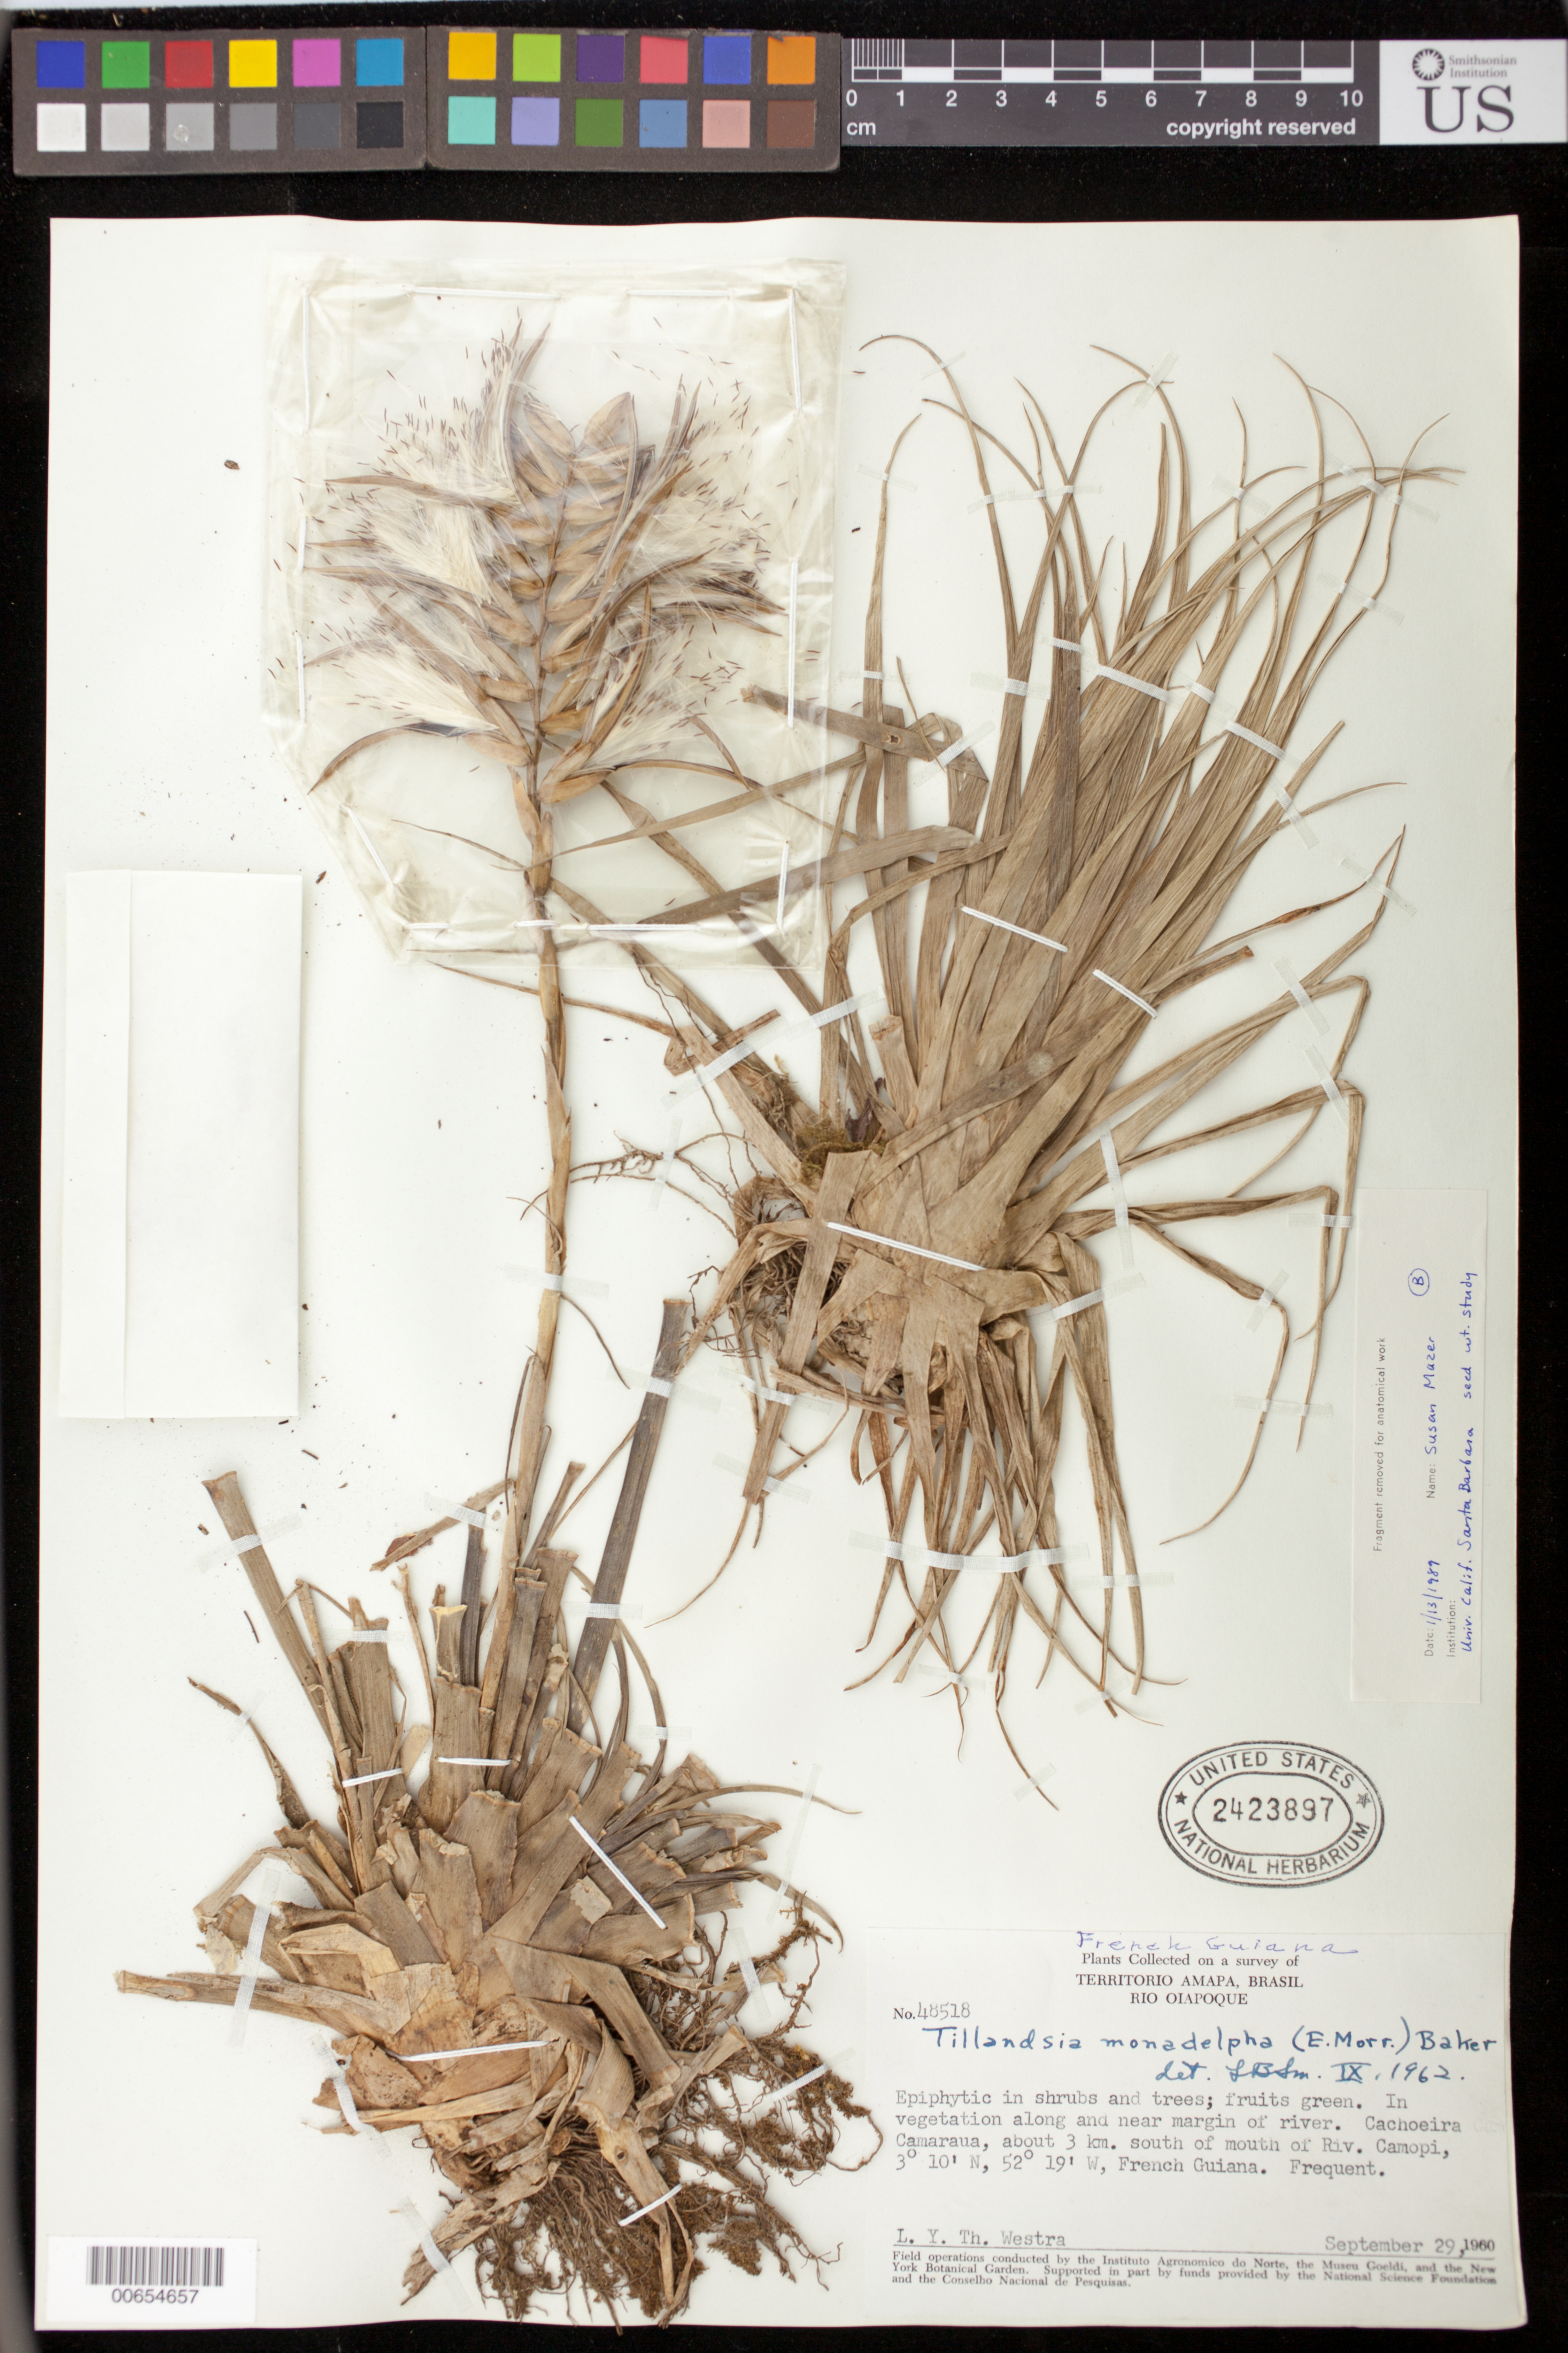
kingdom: Plantae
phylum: Tracheophyta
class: Liliopsida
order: Poales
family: Bromeliaceae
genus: Lemeltonia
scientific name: Lemeltonia monadelpha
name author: (É. Morren) Barfuss & W. Till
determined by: Strong, Mark T., (BOT), Smithsonian Institution - National Museum of Natural History (UNITED STATES)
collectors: L. Y. T. Westra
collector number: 48518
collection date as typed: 29-Sep-60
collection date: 1960-09-29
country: French Guiana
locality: Cachoeira Camaraua, 3 km S of mouth of Riv. Camopi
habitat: River vegetation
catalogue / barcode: US 2423897